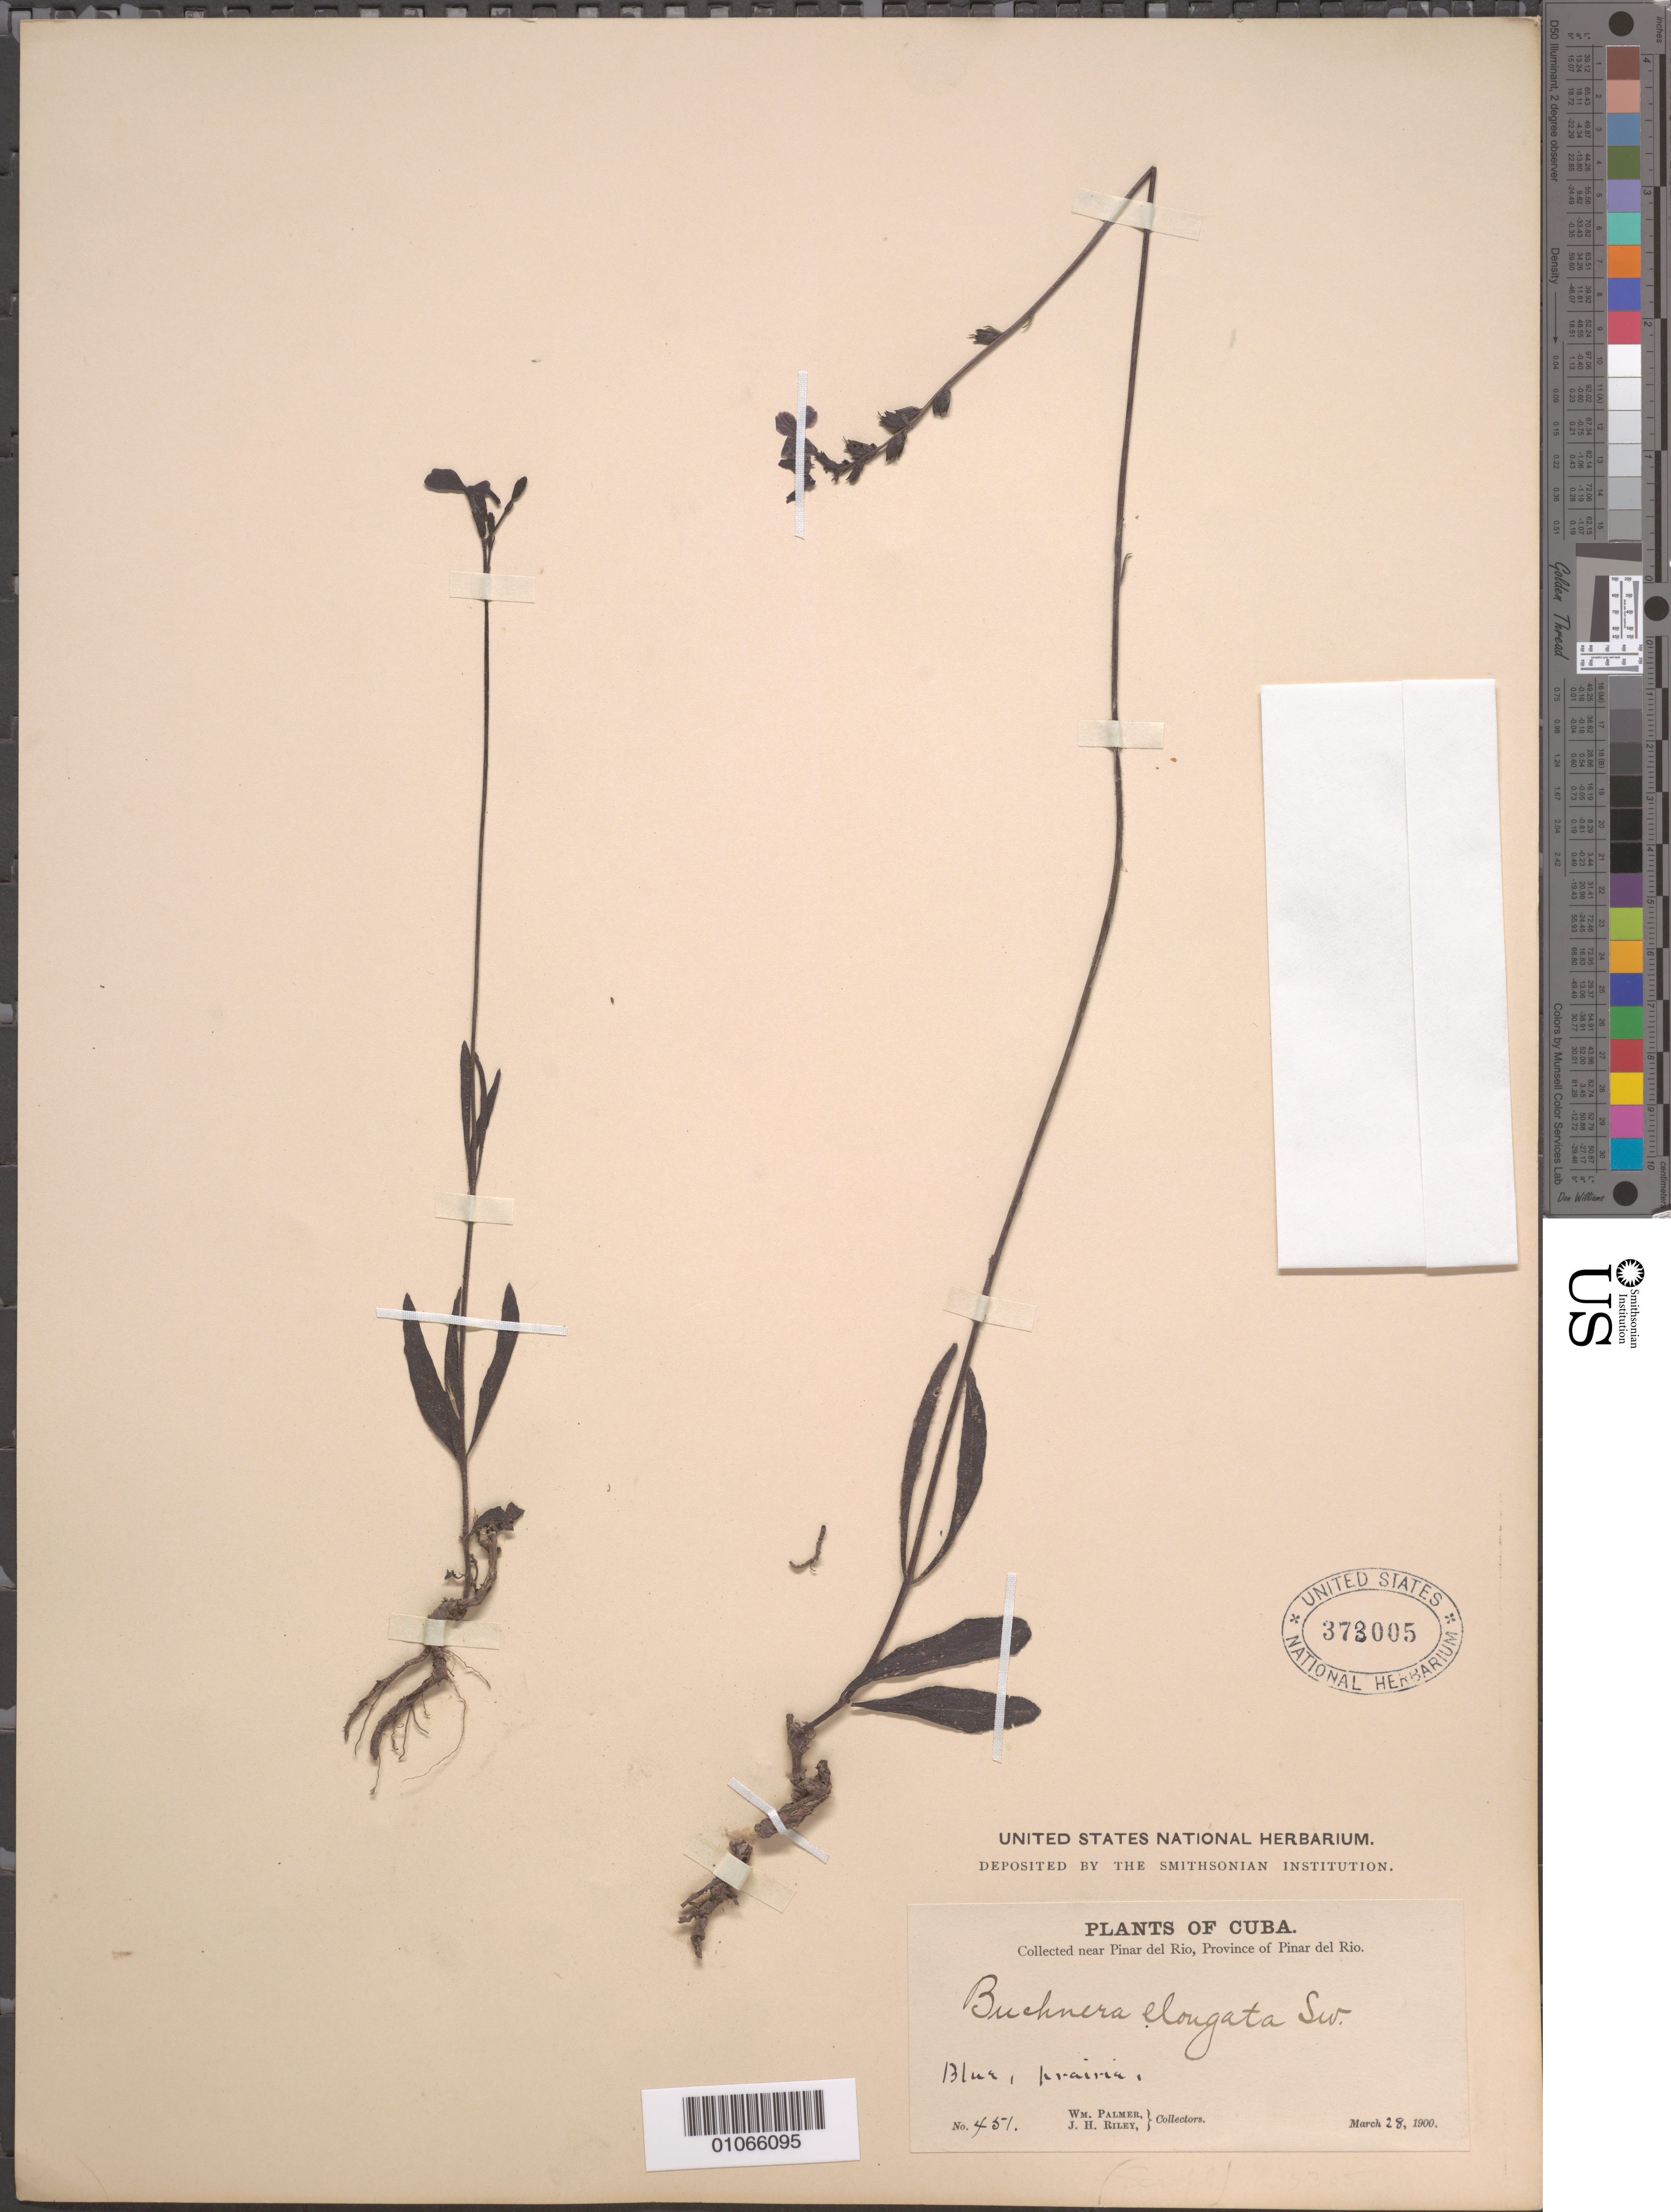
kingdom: Plantae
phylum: Tracheophyta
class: Magnoliopsida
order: Lamiales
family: Orobanchaceae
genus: Buchnera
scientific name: Buchnera elongata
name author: Sw.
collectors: W. Palmer & J. H. Riley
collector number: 451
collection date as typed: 28 Mar 1900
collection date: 1900-03-28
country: Cuba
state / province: Pinar del Rio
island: Cuba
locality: Collected near Pinar del Rio, prairie?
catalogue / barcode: US 373005